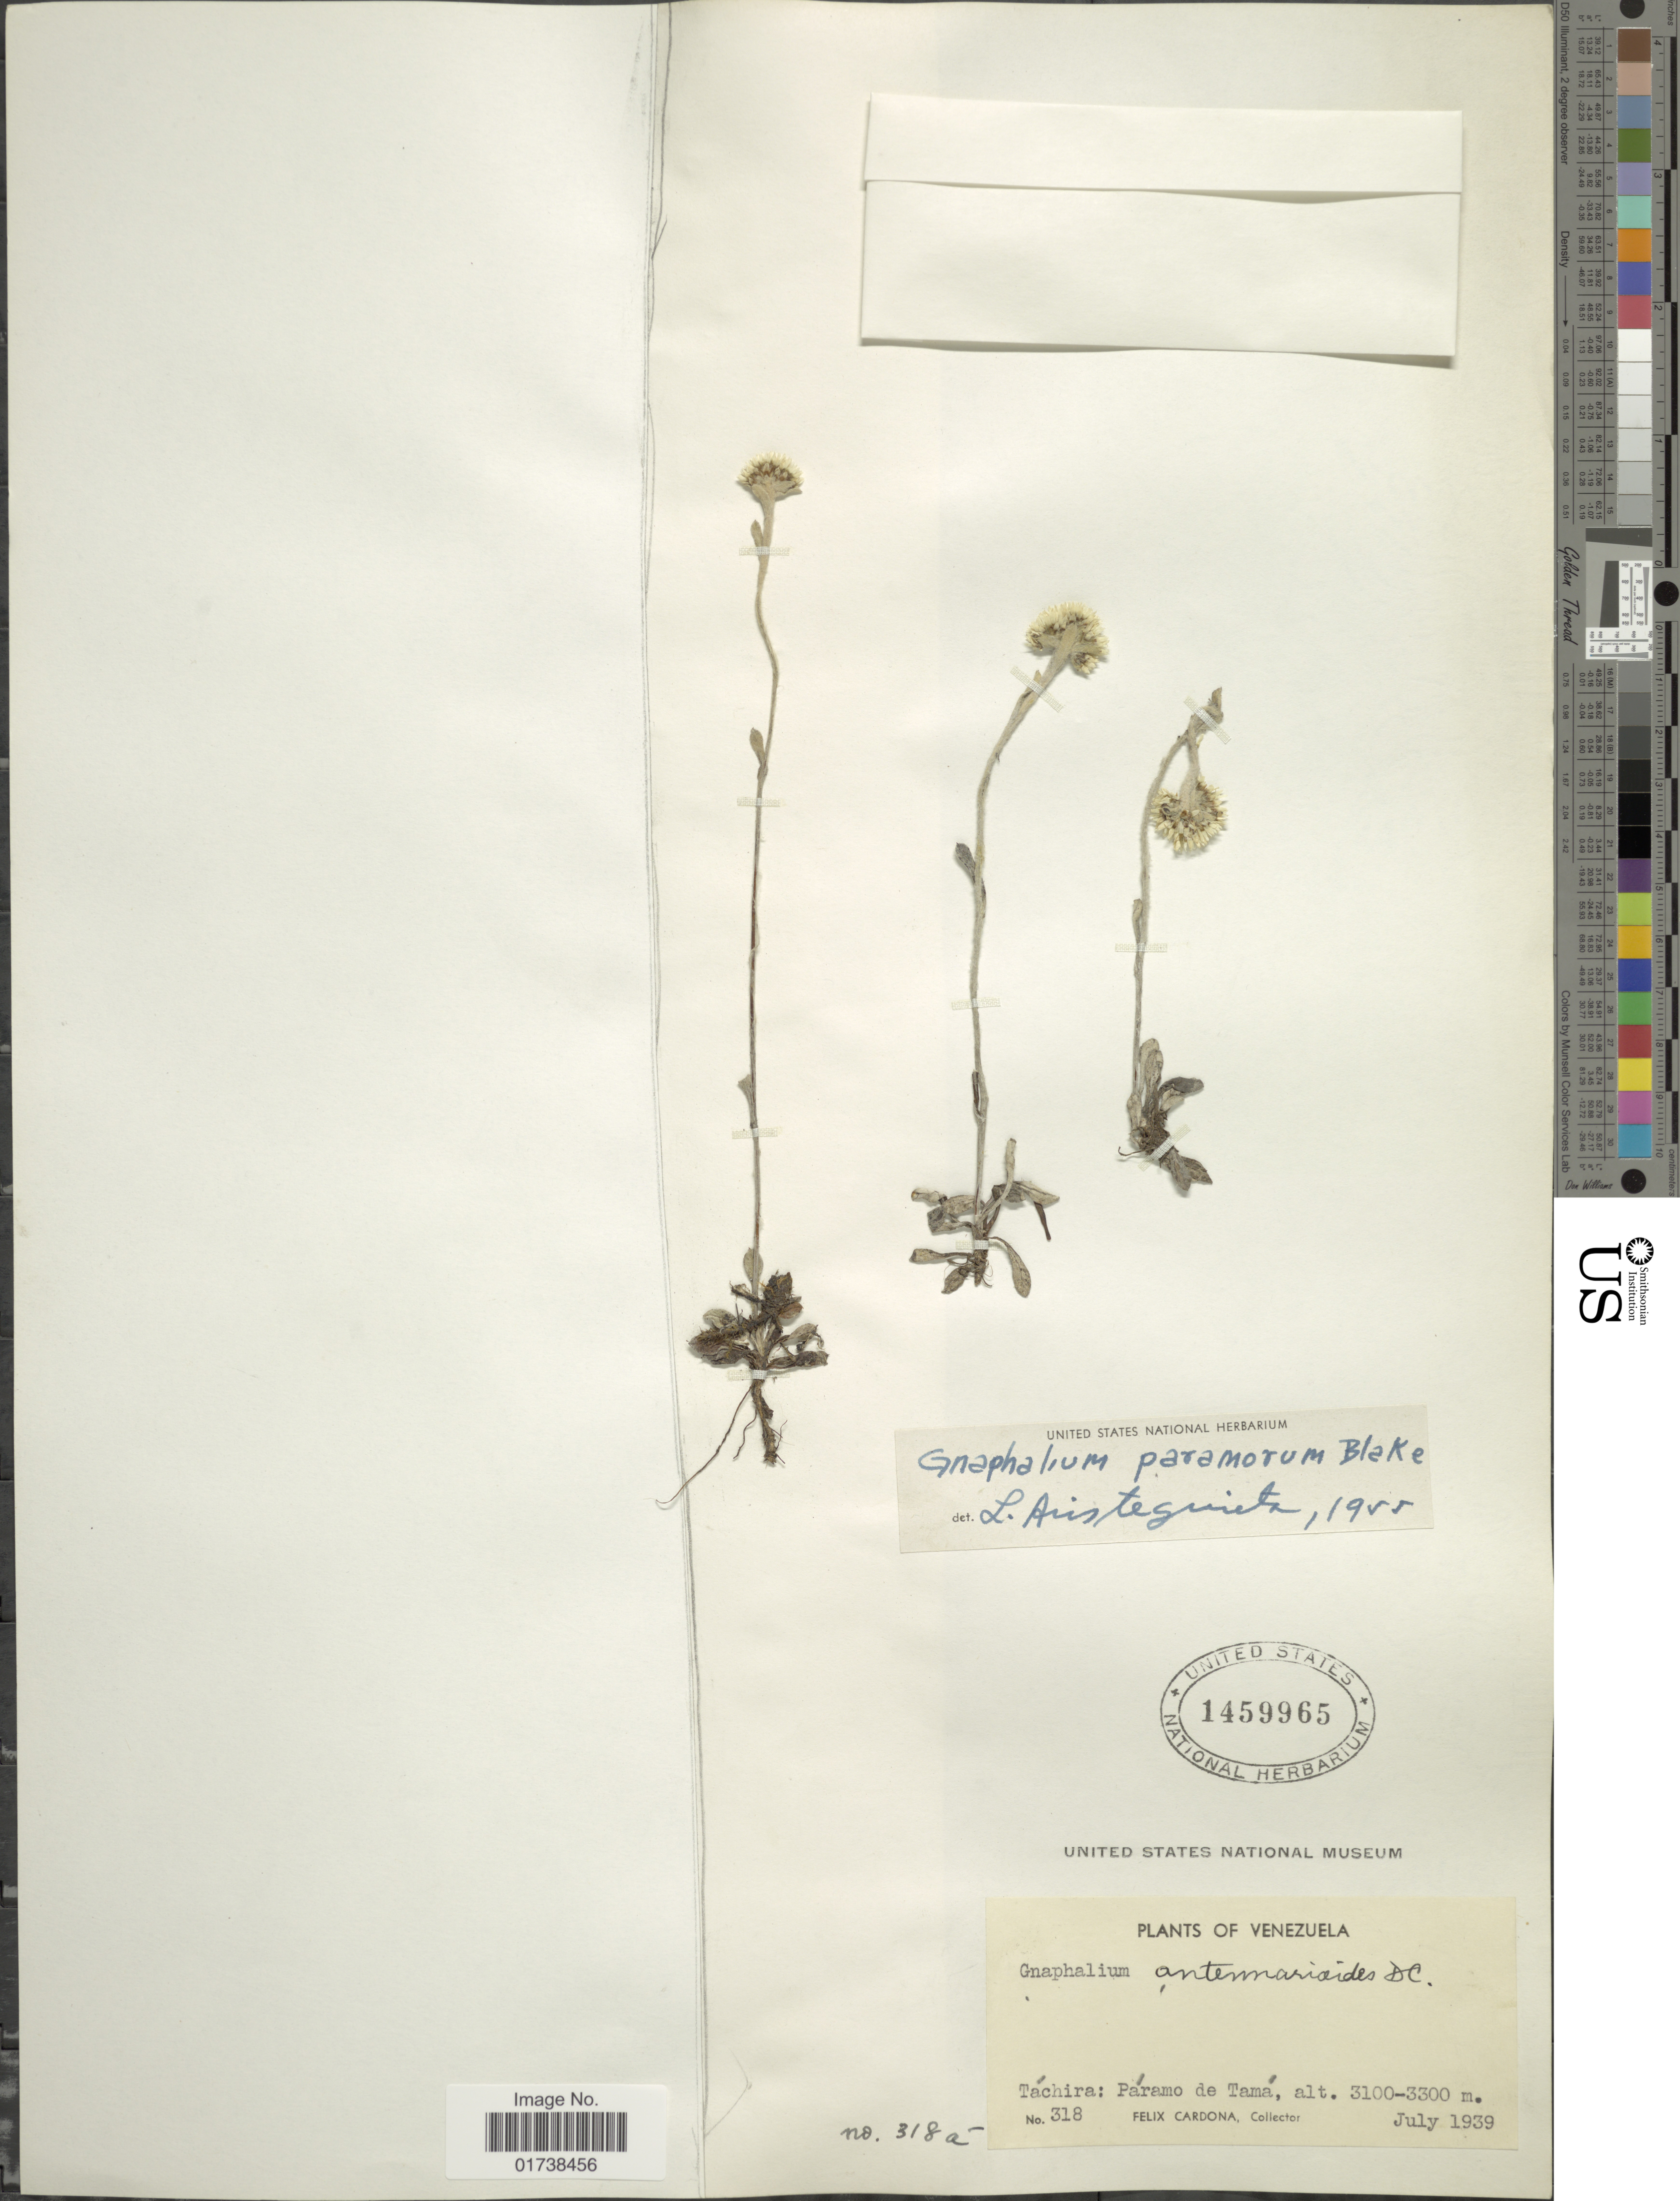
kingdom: Plantae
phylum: Tracheophyta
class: Magnoliopsida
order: Asterales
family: Asteraceae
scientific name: Orognaphalon paramorum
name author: (S.F. Blake) G.L. Nesom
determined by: Nesom, Guy L.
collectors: F. Cardona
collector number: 318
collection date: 1939-07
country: Venezuela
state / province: Tachira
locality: Paramo de Tama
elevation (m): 3100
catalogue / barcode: US 1459965